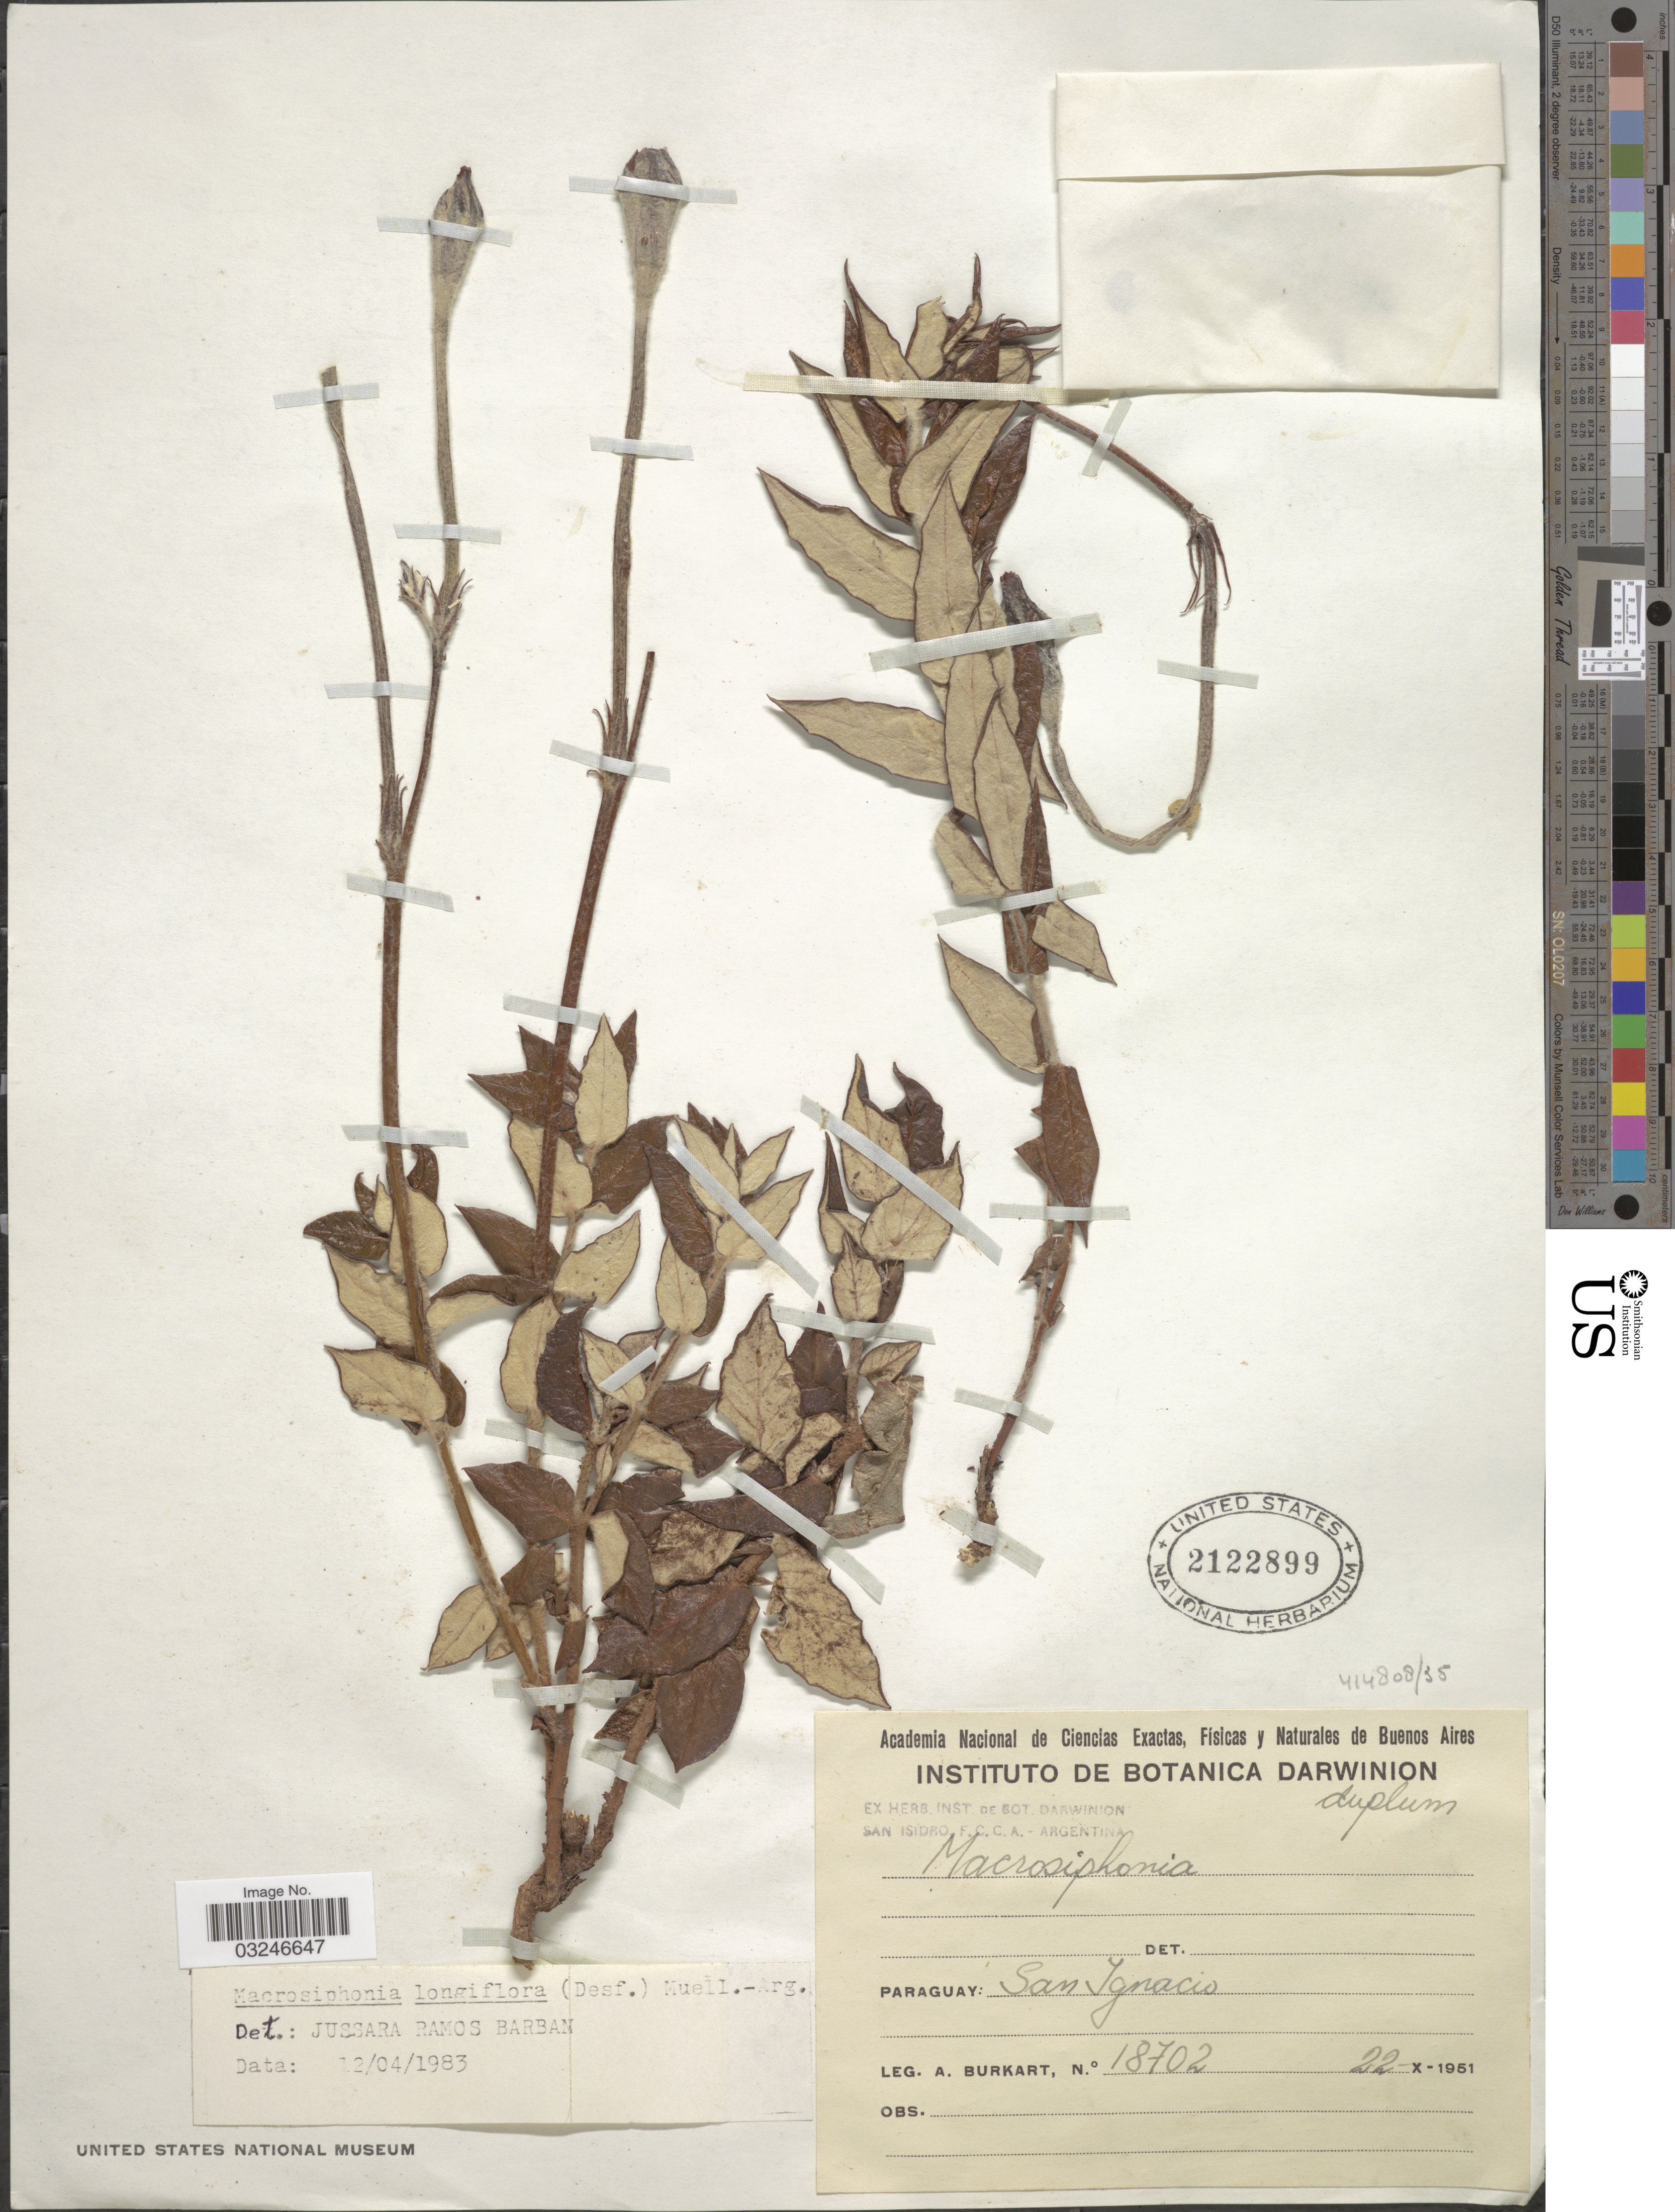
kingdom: Plantae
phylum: Tracheophyta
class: Magnoliopsida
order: Gentianales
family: Apocynaceae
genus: Macrosiphonia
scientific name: Macrosiphonia longiflora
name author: (Desf.) Müll. Arg.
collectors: A. E. Burkart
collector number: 18702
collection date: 1951-10-22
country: Paraguay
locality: San Ignacio.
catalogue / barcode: US 2122899